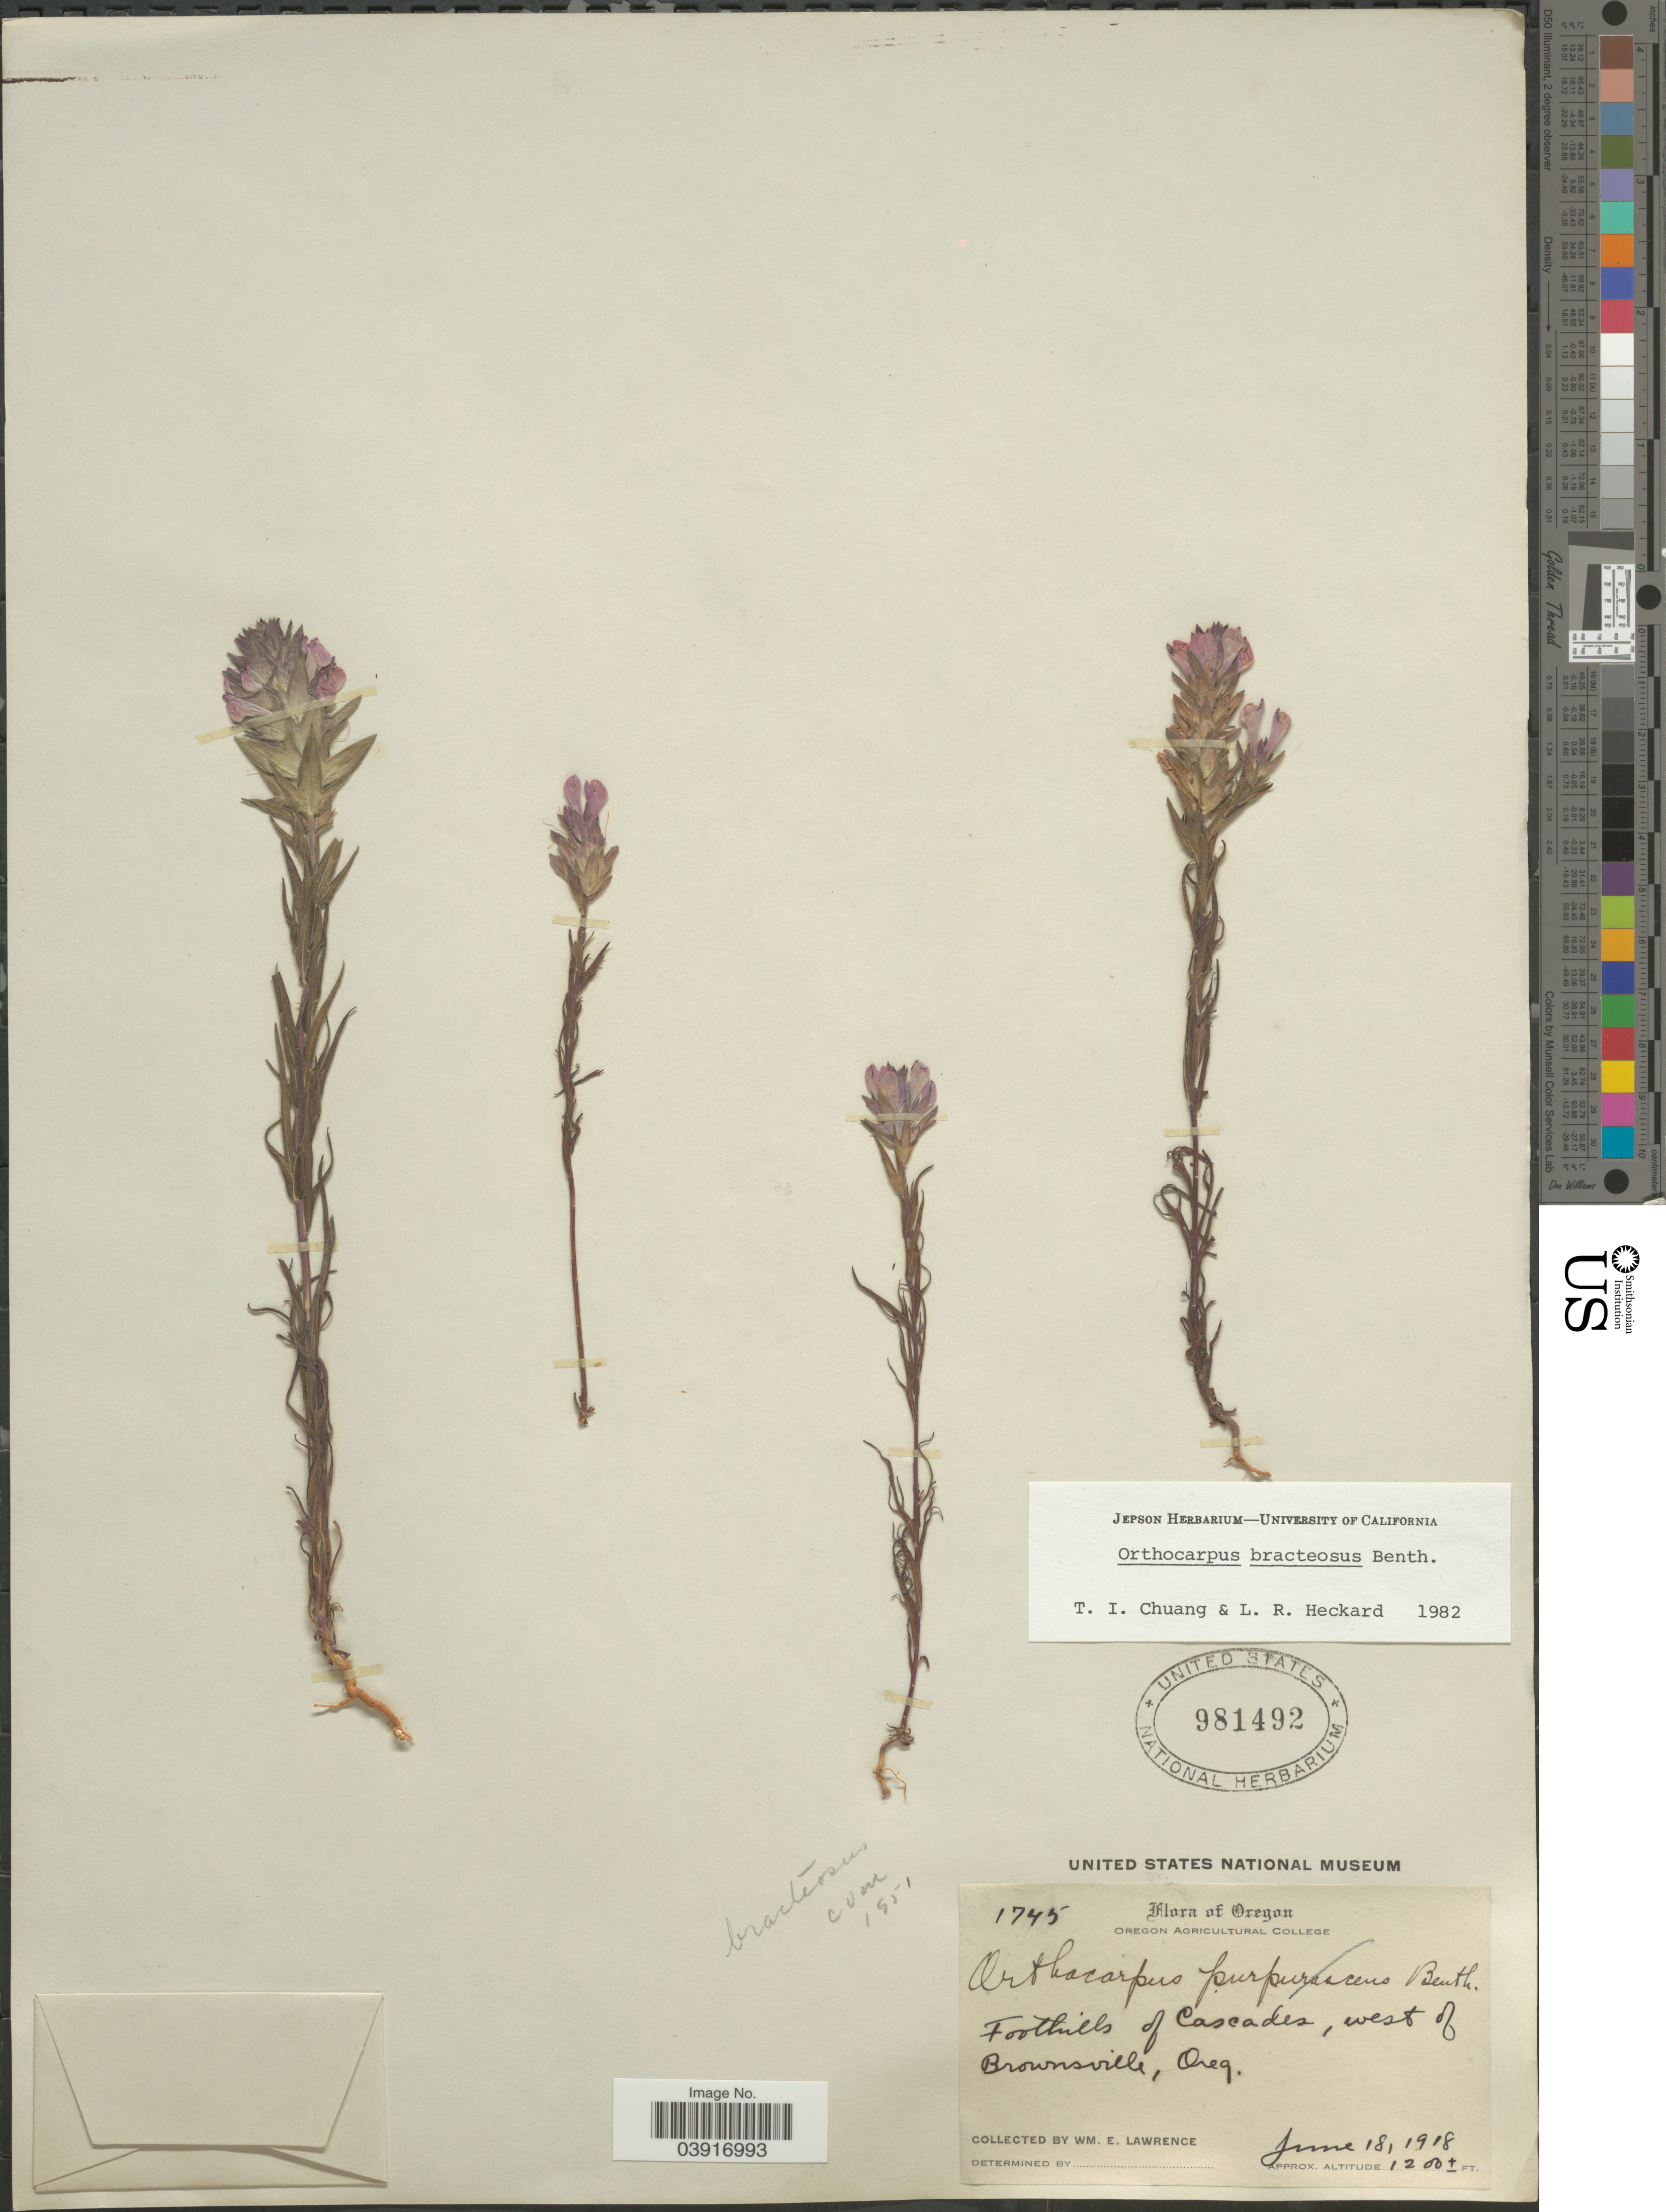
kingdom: Plantae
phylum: Tracheophyta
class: Magnoliopsida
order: Lamiales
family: Orobanchaceae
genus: Orthocarpus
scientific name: Orthocarpus bracteosus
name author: Benth.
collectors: W. Lawrence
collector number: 1745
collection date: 1918-06-18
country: United States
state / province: Oregon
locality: Foothills of Cascades, west of Brownsville.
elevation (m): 366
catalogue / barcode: US 981492